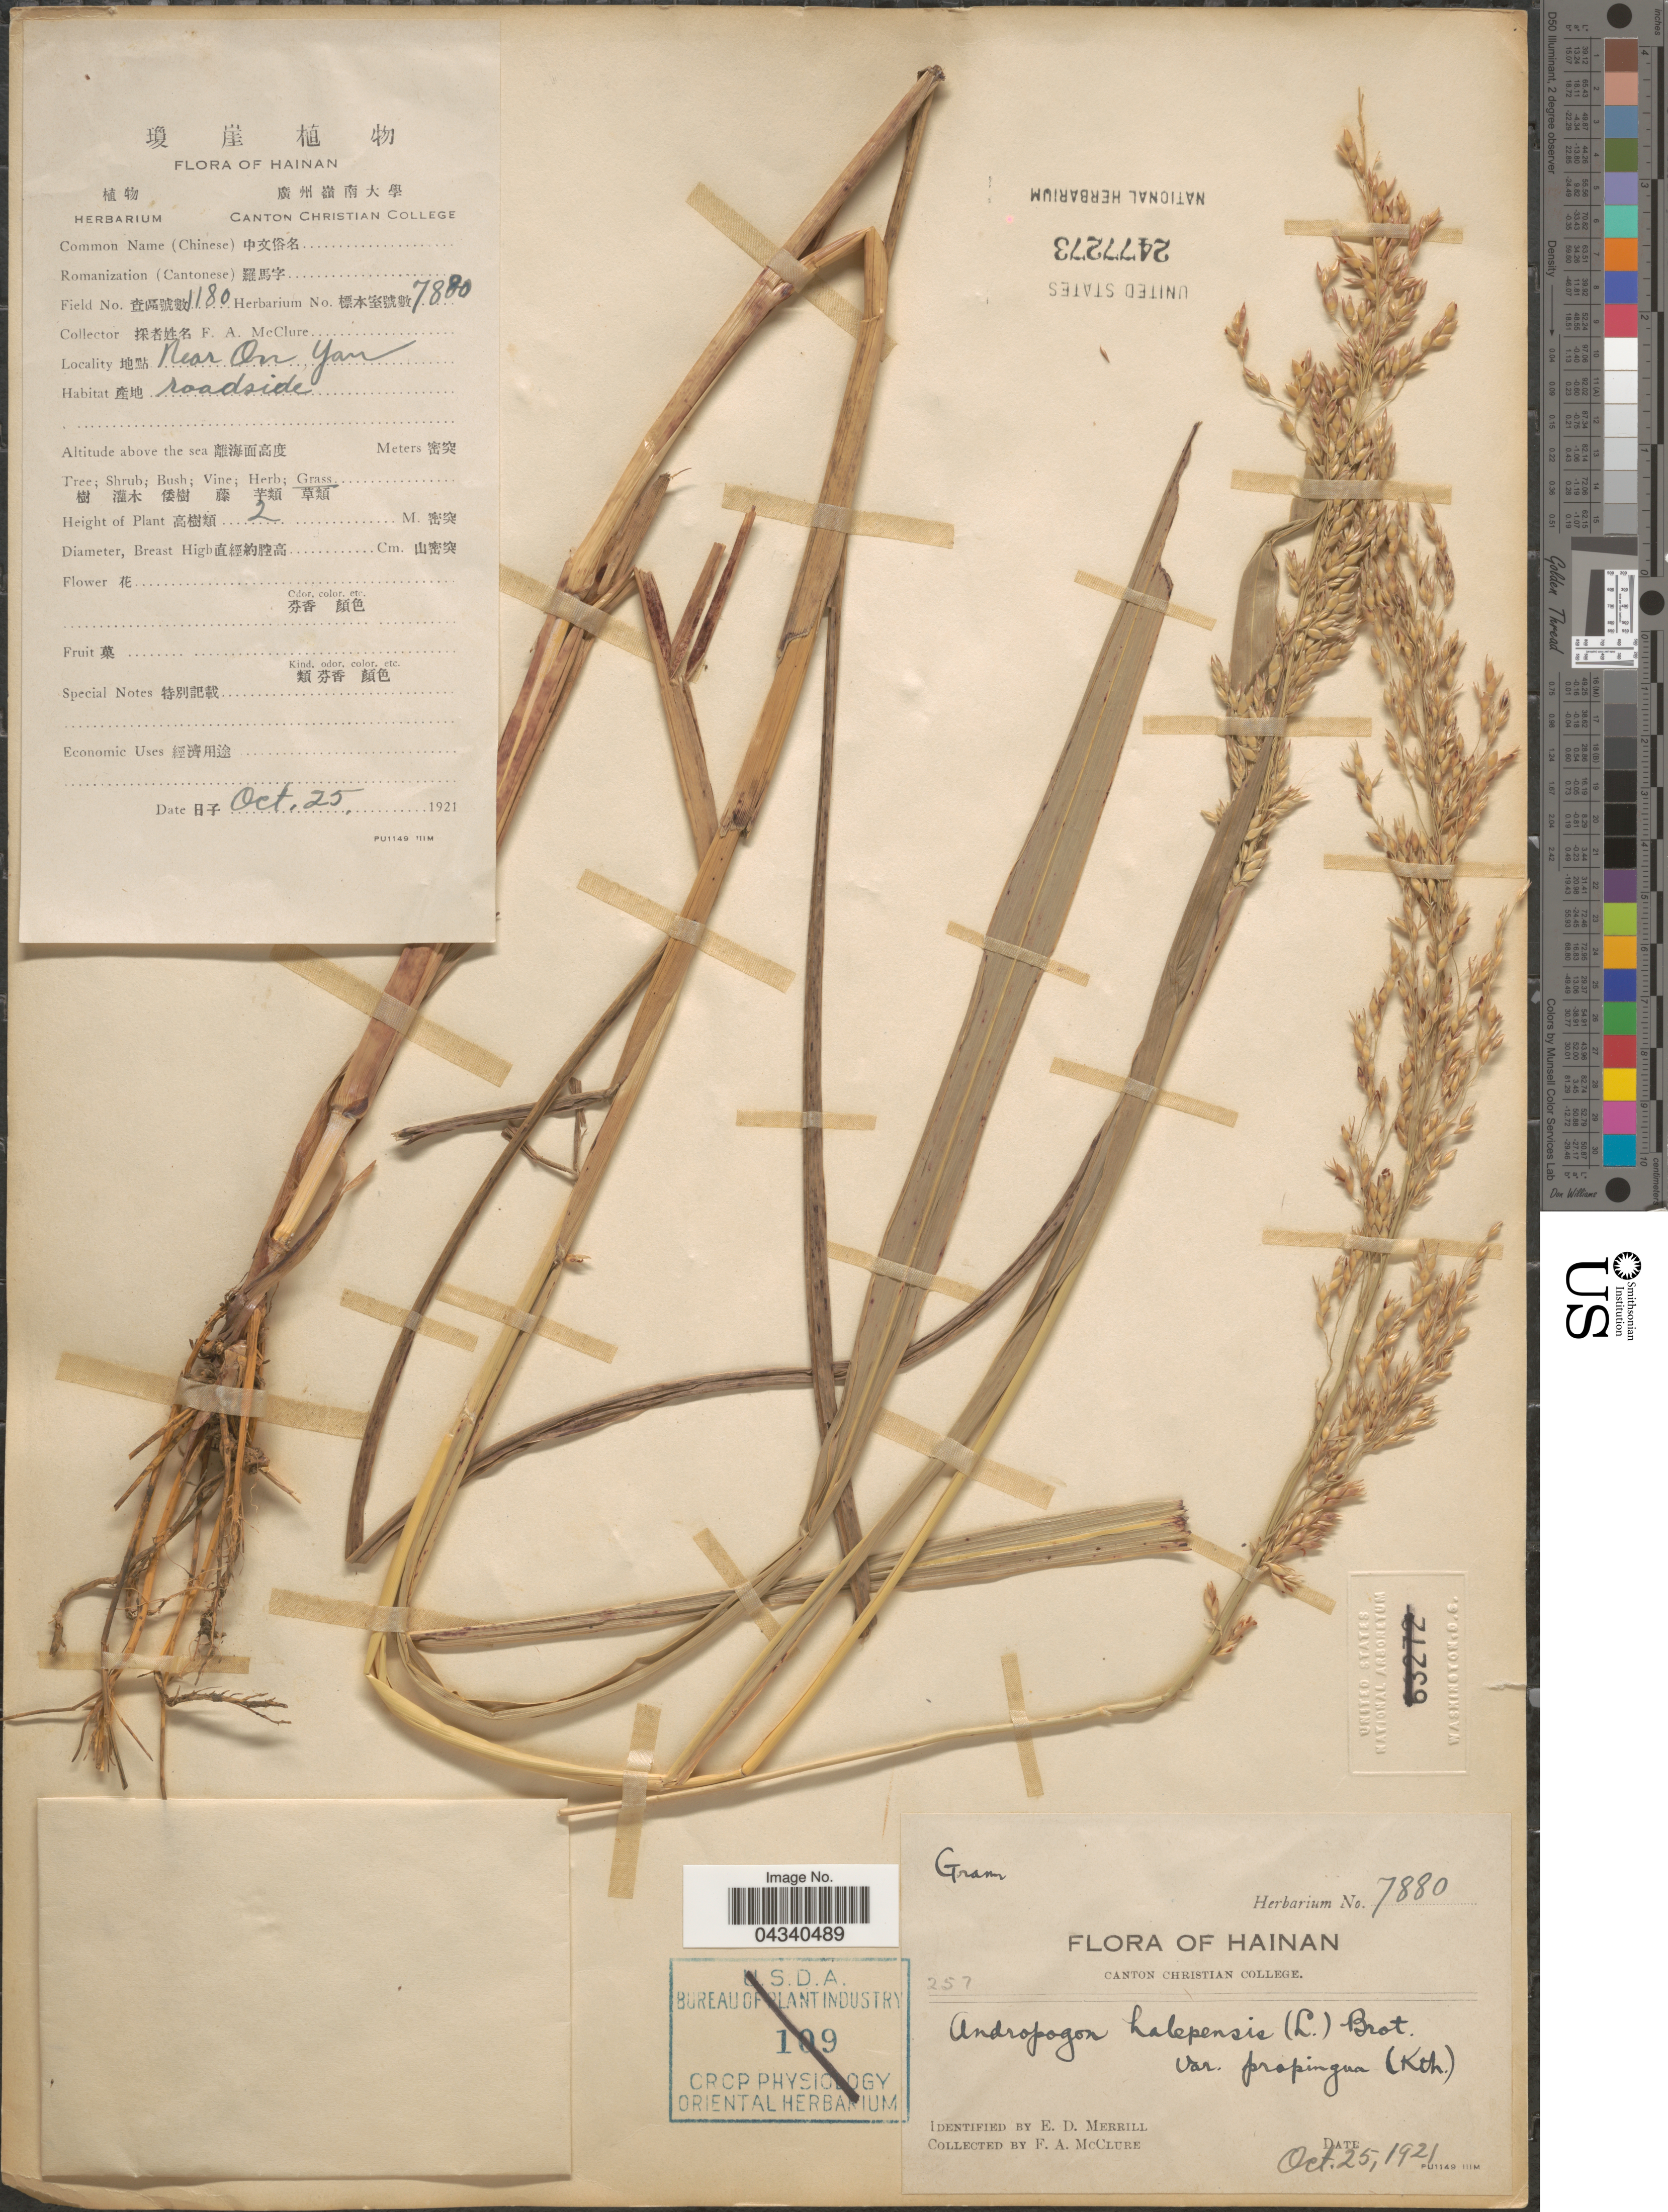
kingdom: Plantae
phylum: Tracheophyta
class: Liliopsida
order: Poales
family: Poaceae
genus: Sorghum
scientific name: Sorghum halepense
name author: (L.) Pers.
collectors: F. A. McClure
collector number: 1180/7880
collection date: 1921-10-25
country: China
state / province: Hainan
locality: Near An Yan.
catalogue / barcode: US 2477273